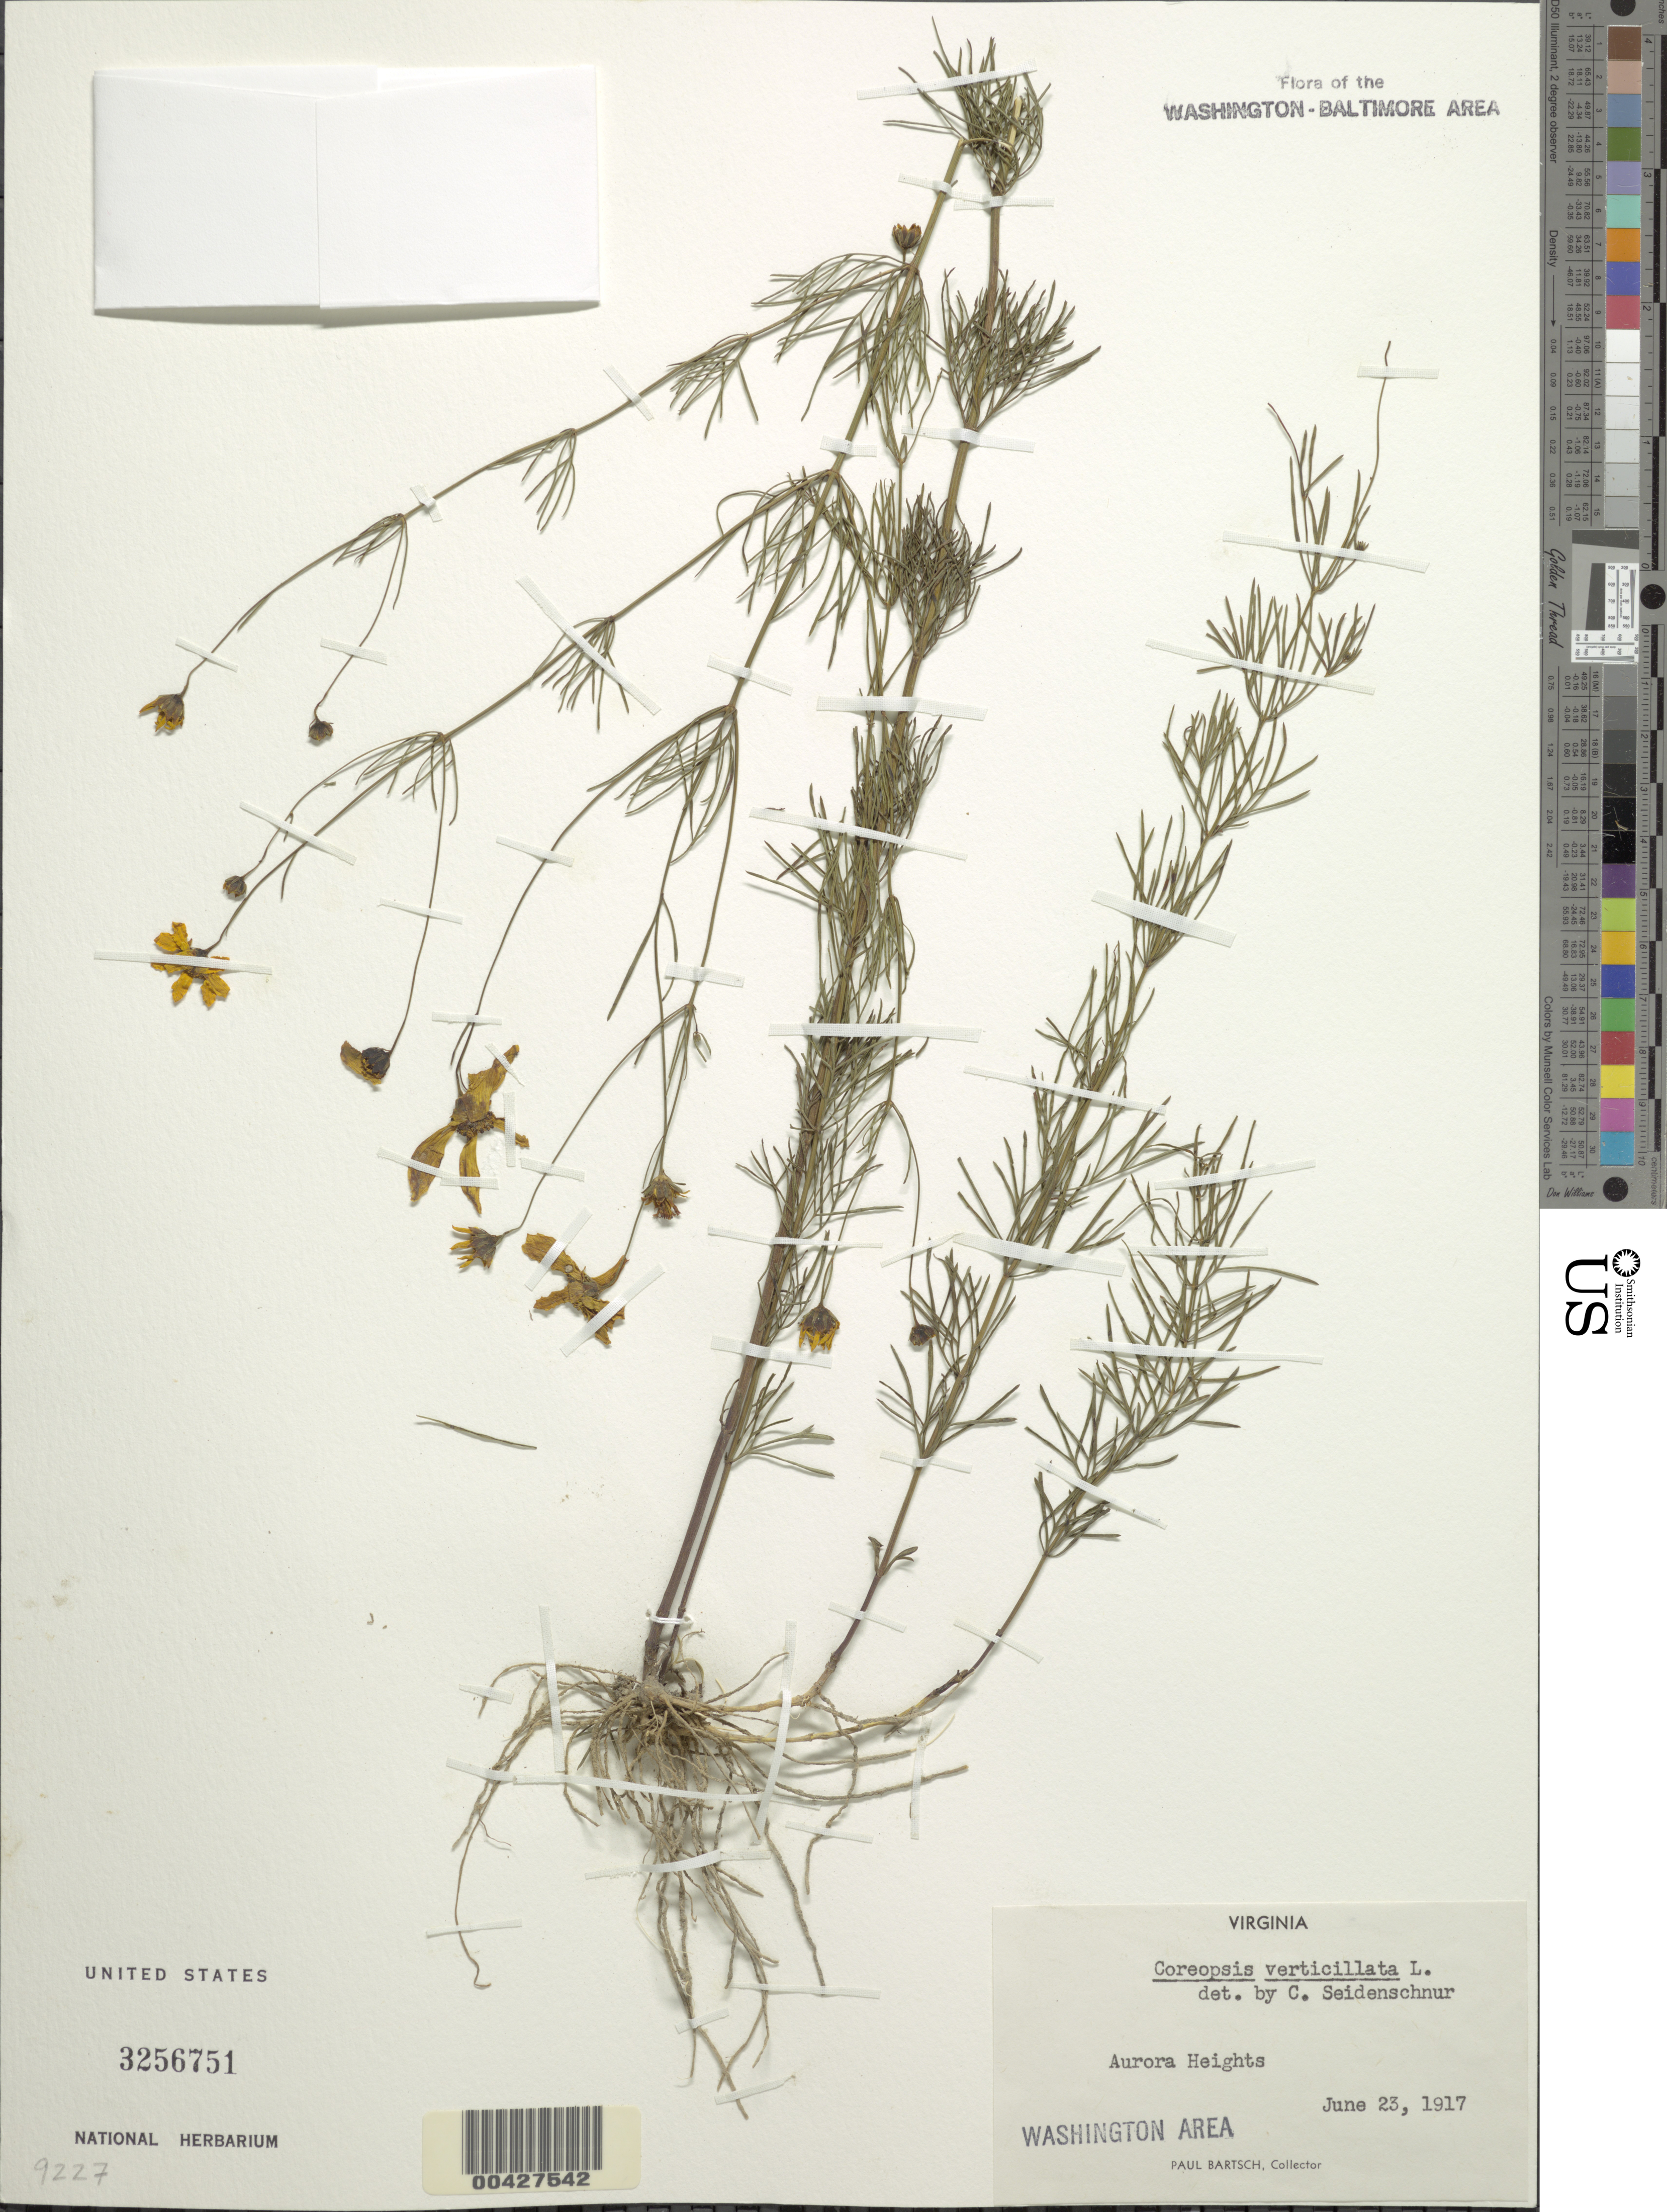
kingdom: Plantae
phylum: Tracheophyta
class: Magnoliopsida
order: Asterales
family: Asteraceae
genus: Coreopsis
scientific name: Coreopsis verticillata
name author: L.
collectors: P. Bartsch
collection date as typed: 23 Jun 1917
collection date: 1917-06-23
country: United States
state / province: Virginia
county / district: Arlington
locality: Aurora Heights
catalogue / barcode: US 3256751